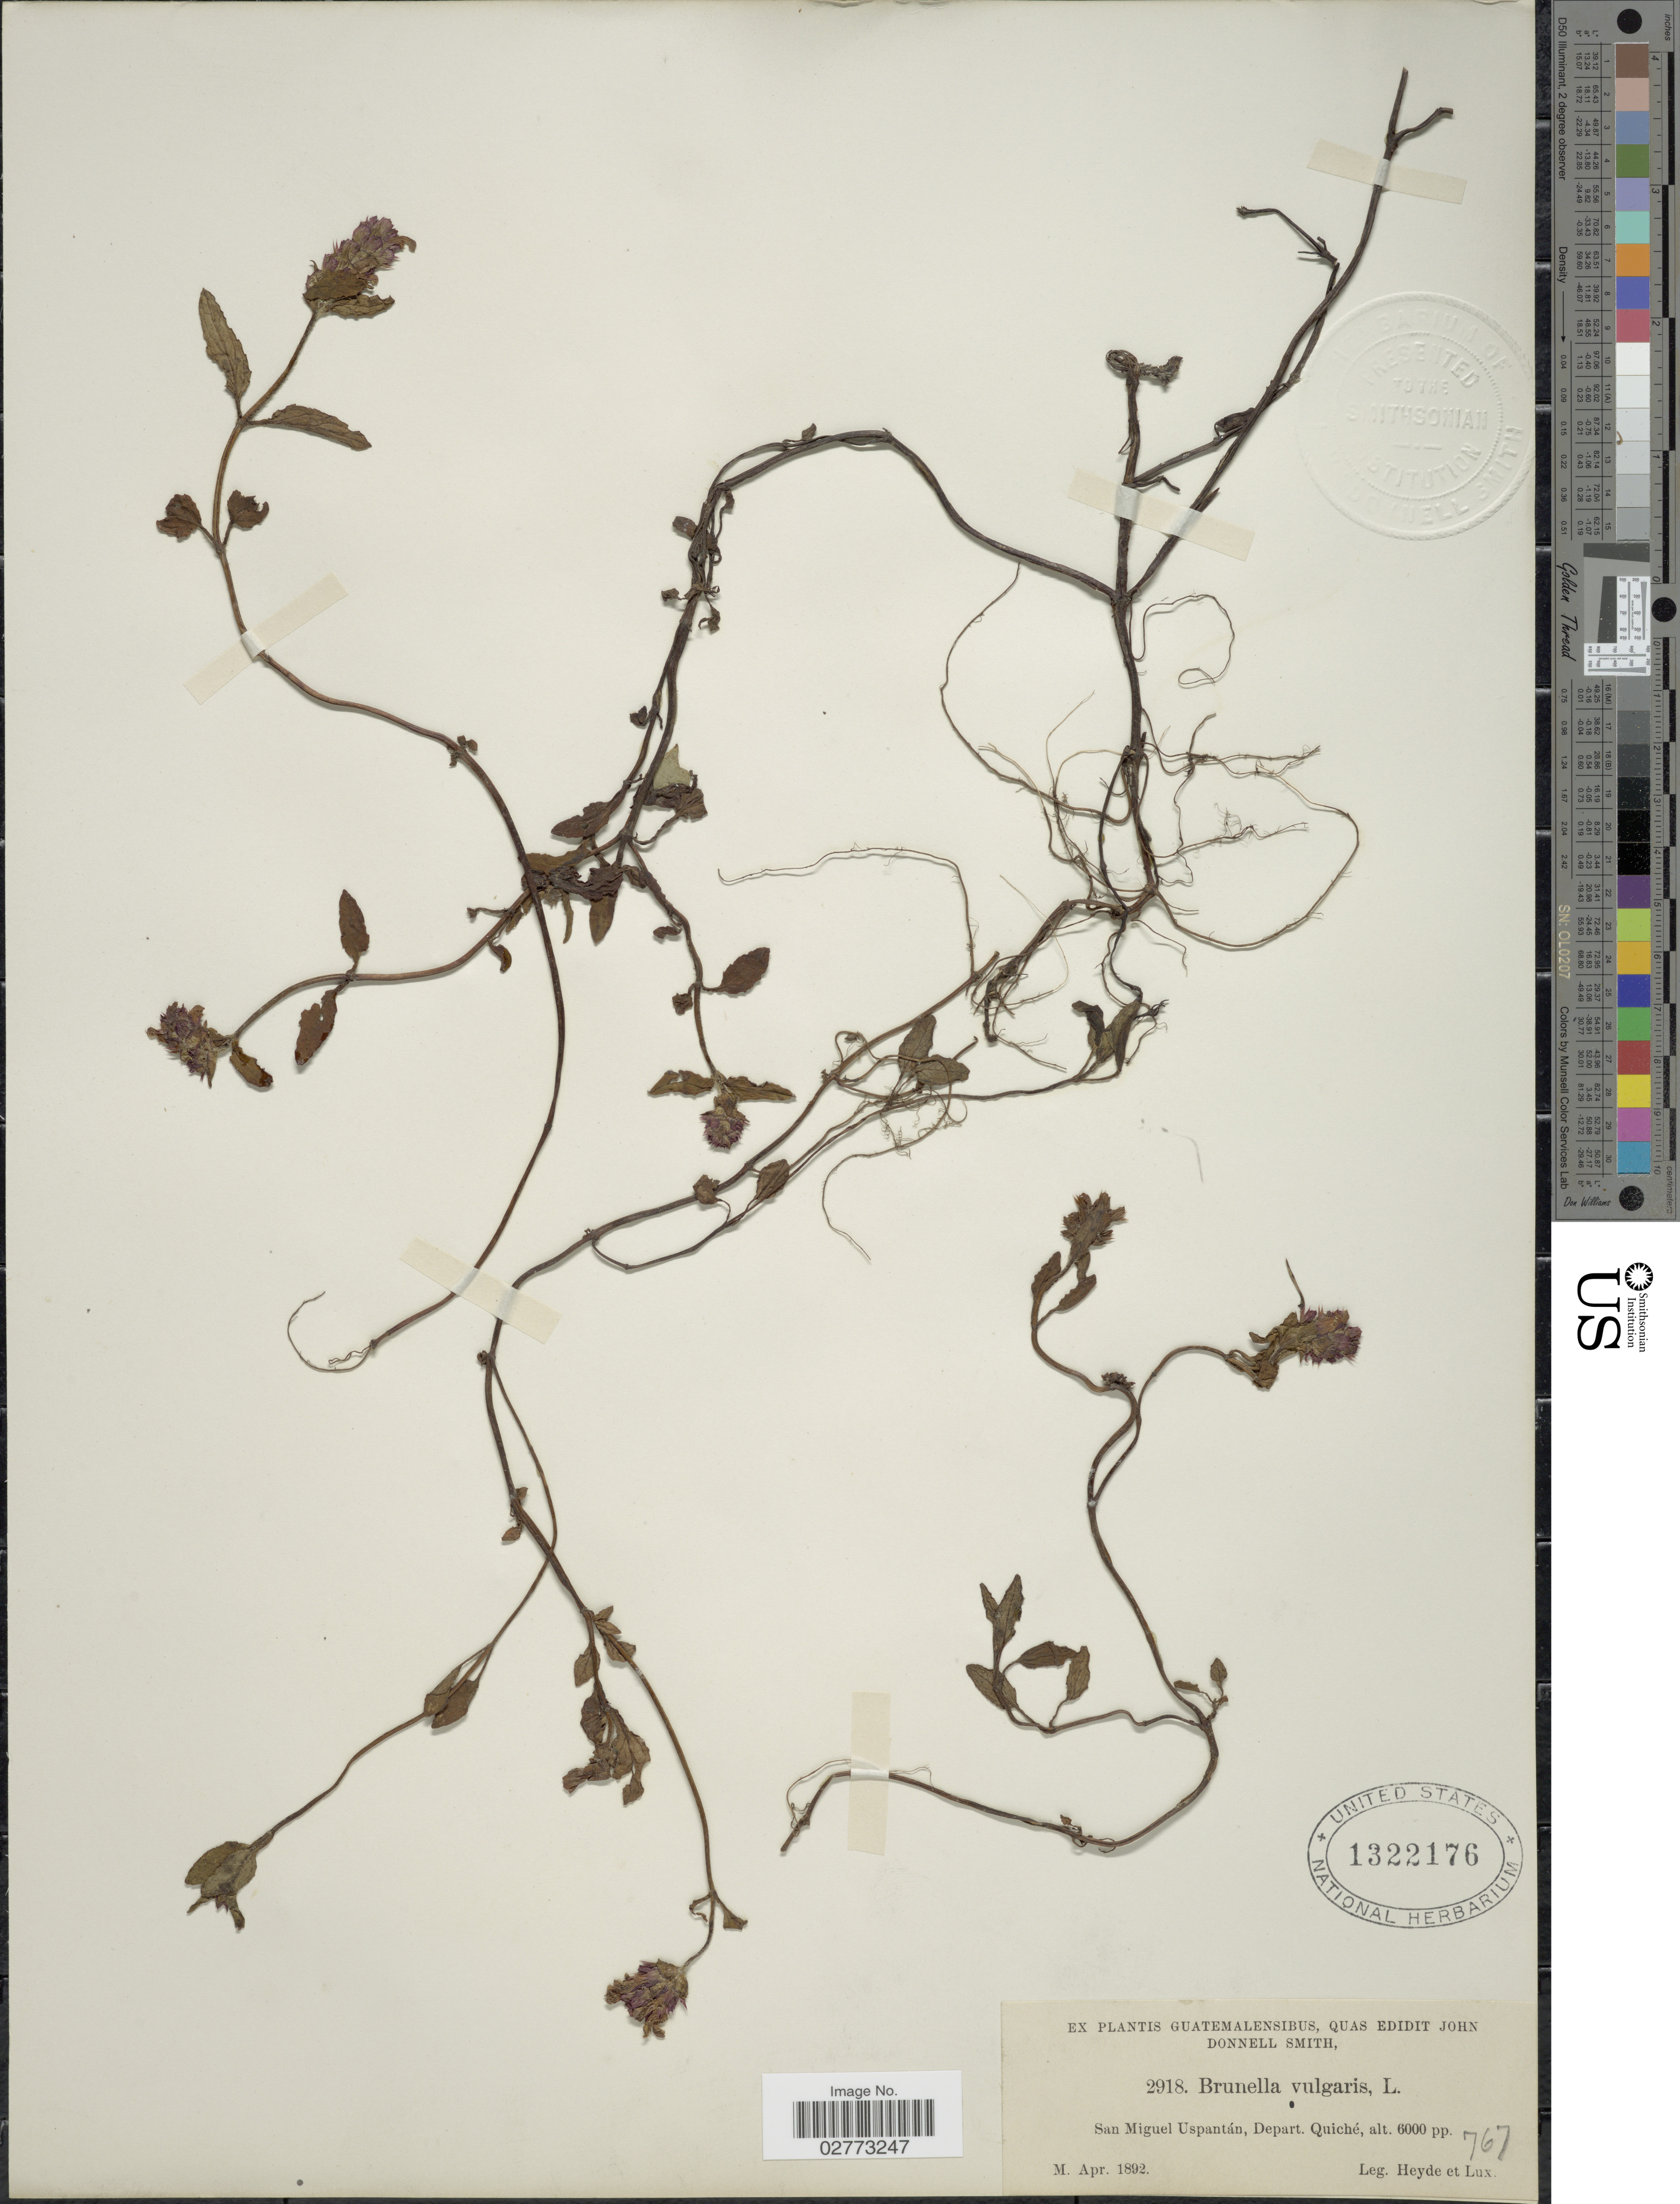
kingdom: Plantae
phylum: Tracheophyta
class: Magnoliopsida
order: Lamiales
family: Lamiaceae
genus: Prunella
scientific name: Prunella vulgaris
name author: L.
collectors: Heyde & Lux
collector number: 2918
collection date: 1892-04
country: Guatemala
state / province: El Quiché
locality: San Miguel Uspantán, Depart Quiché.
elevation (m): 1829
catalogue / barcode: US 1322176